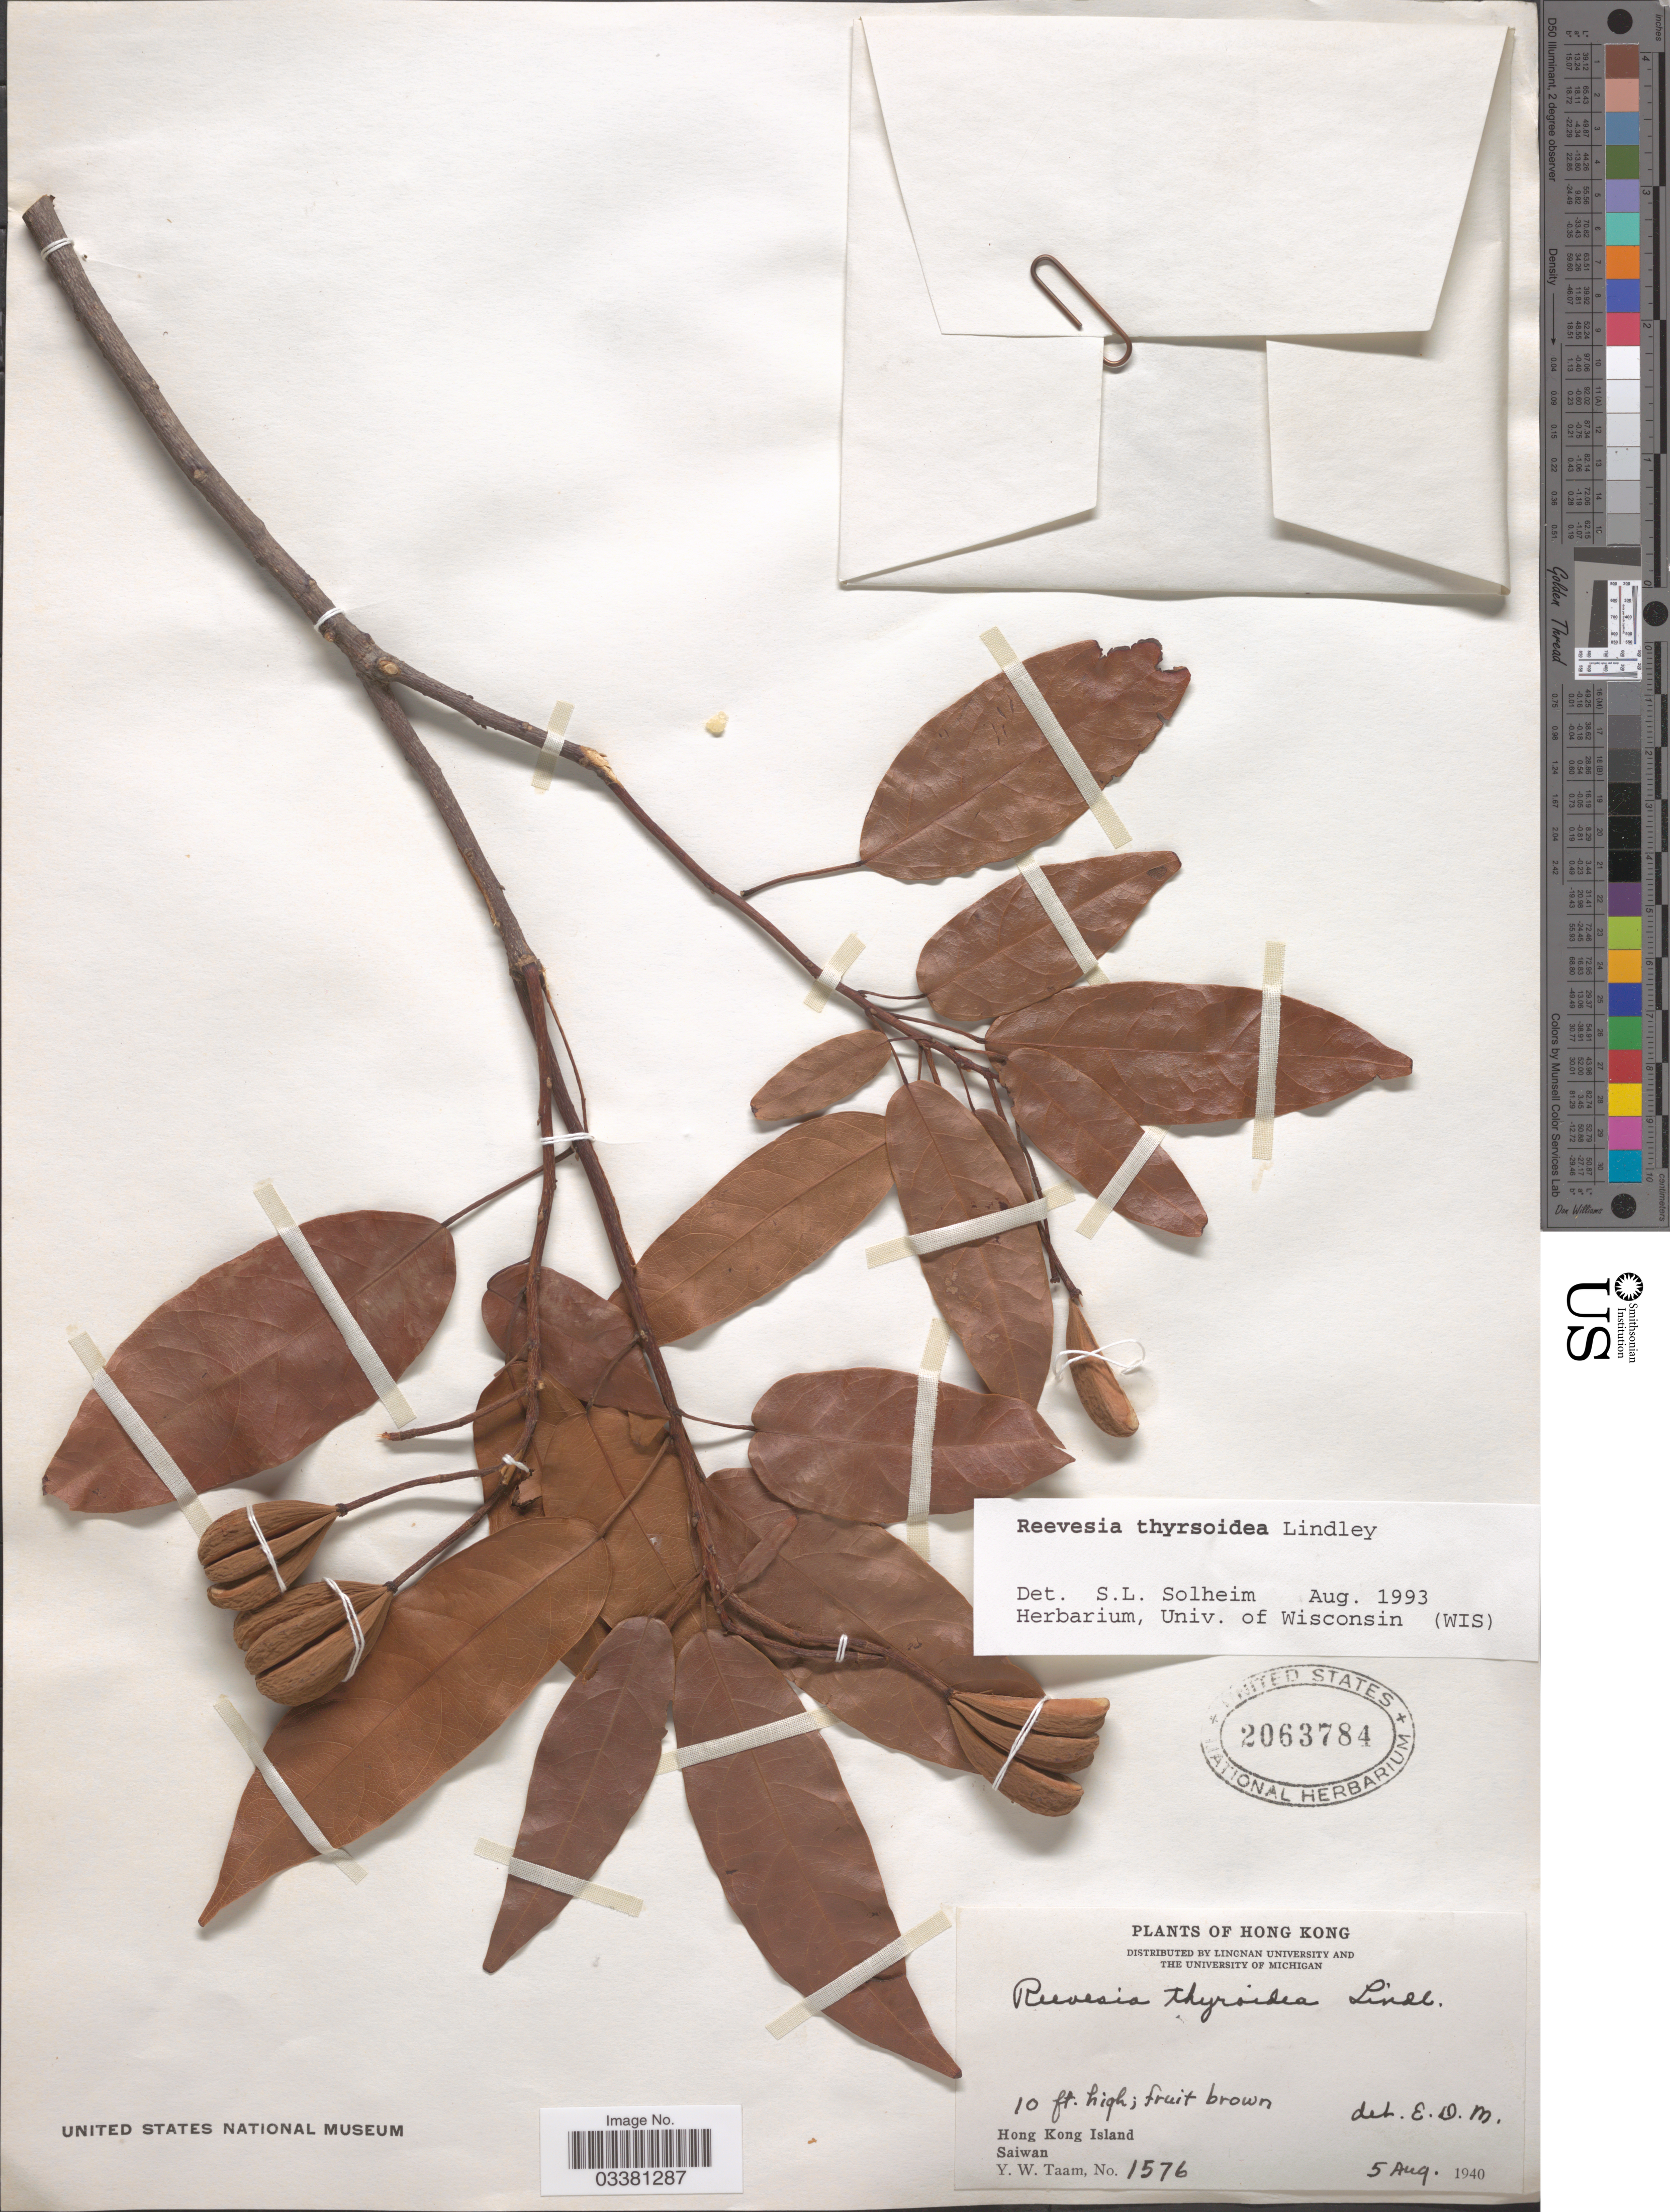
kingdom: Plantae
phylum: Tracheophyta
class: Magnoliopsida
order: Malvales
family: Malvaceae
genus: Reevesia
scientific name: Reevesia thyrsoidea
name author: Lindl.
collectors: Y. W. Taam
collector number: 1576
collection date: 1940-08-05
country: China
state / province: Hong Kong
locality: Hong Kong Island. Saiwan.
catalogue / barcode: US 2063784